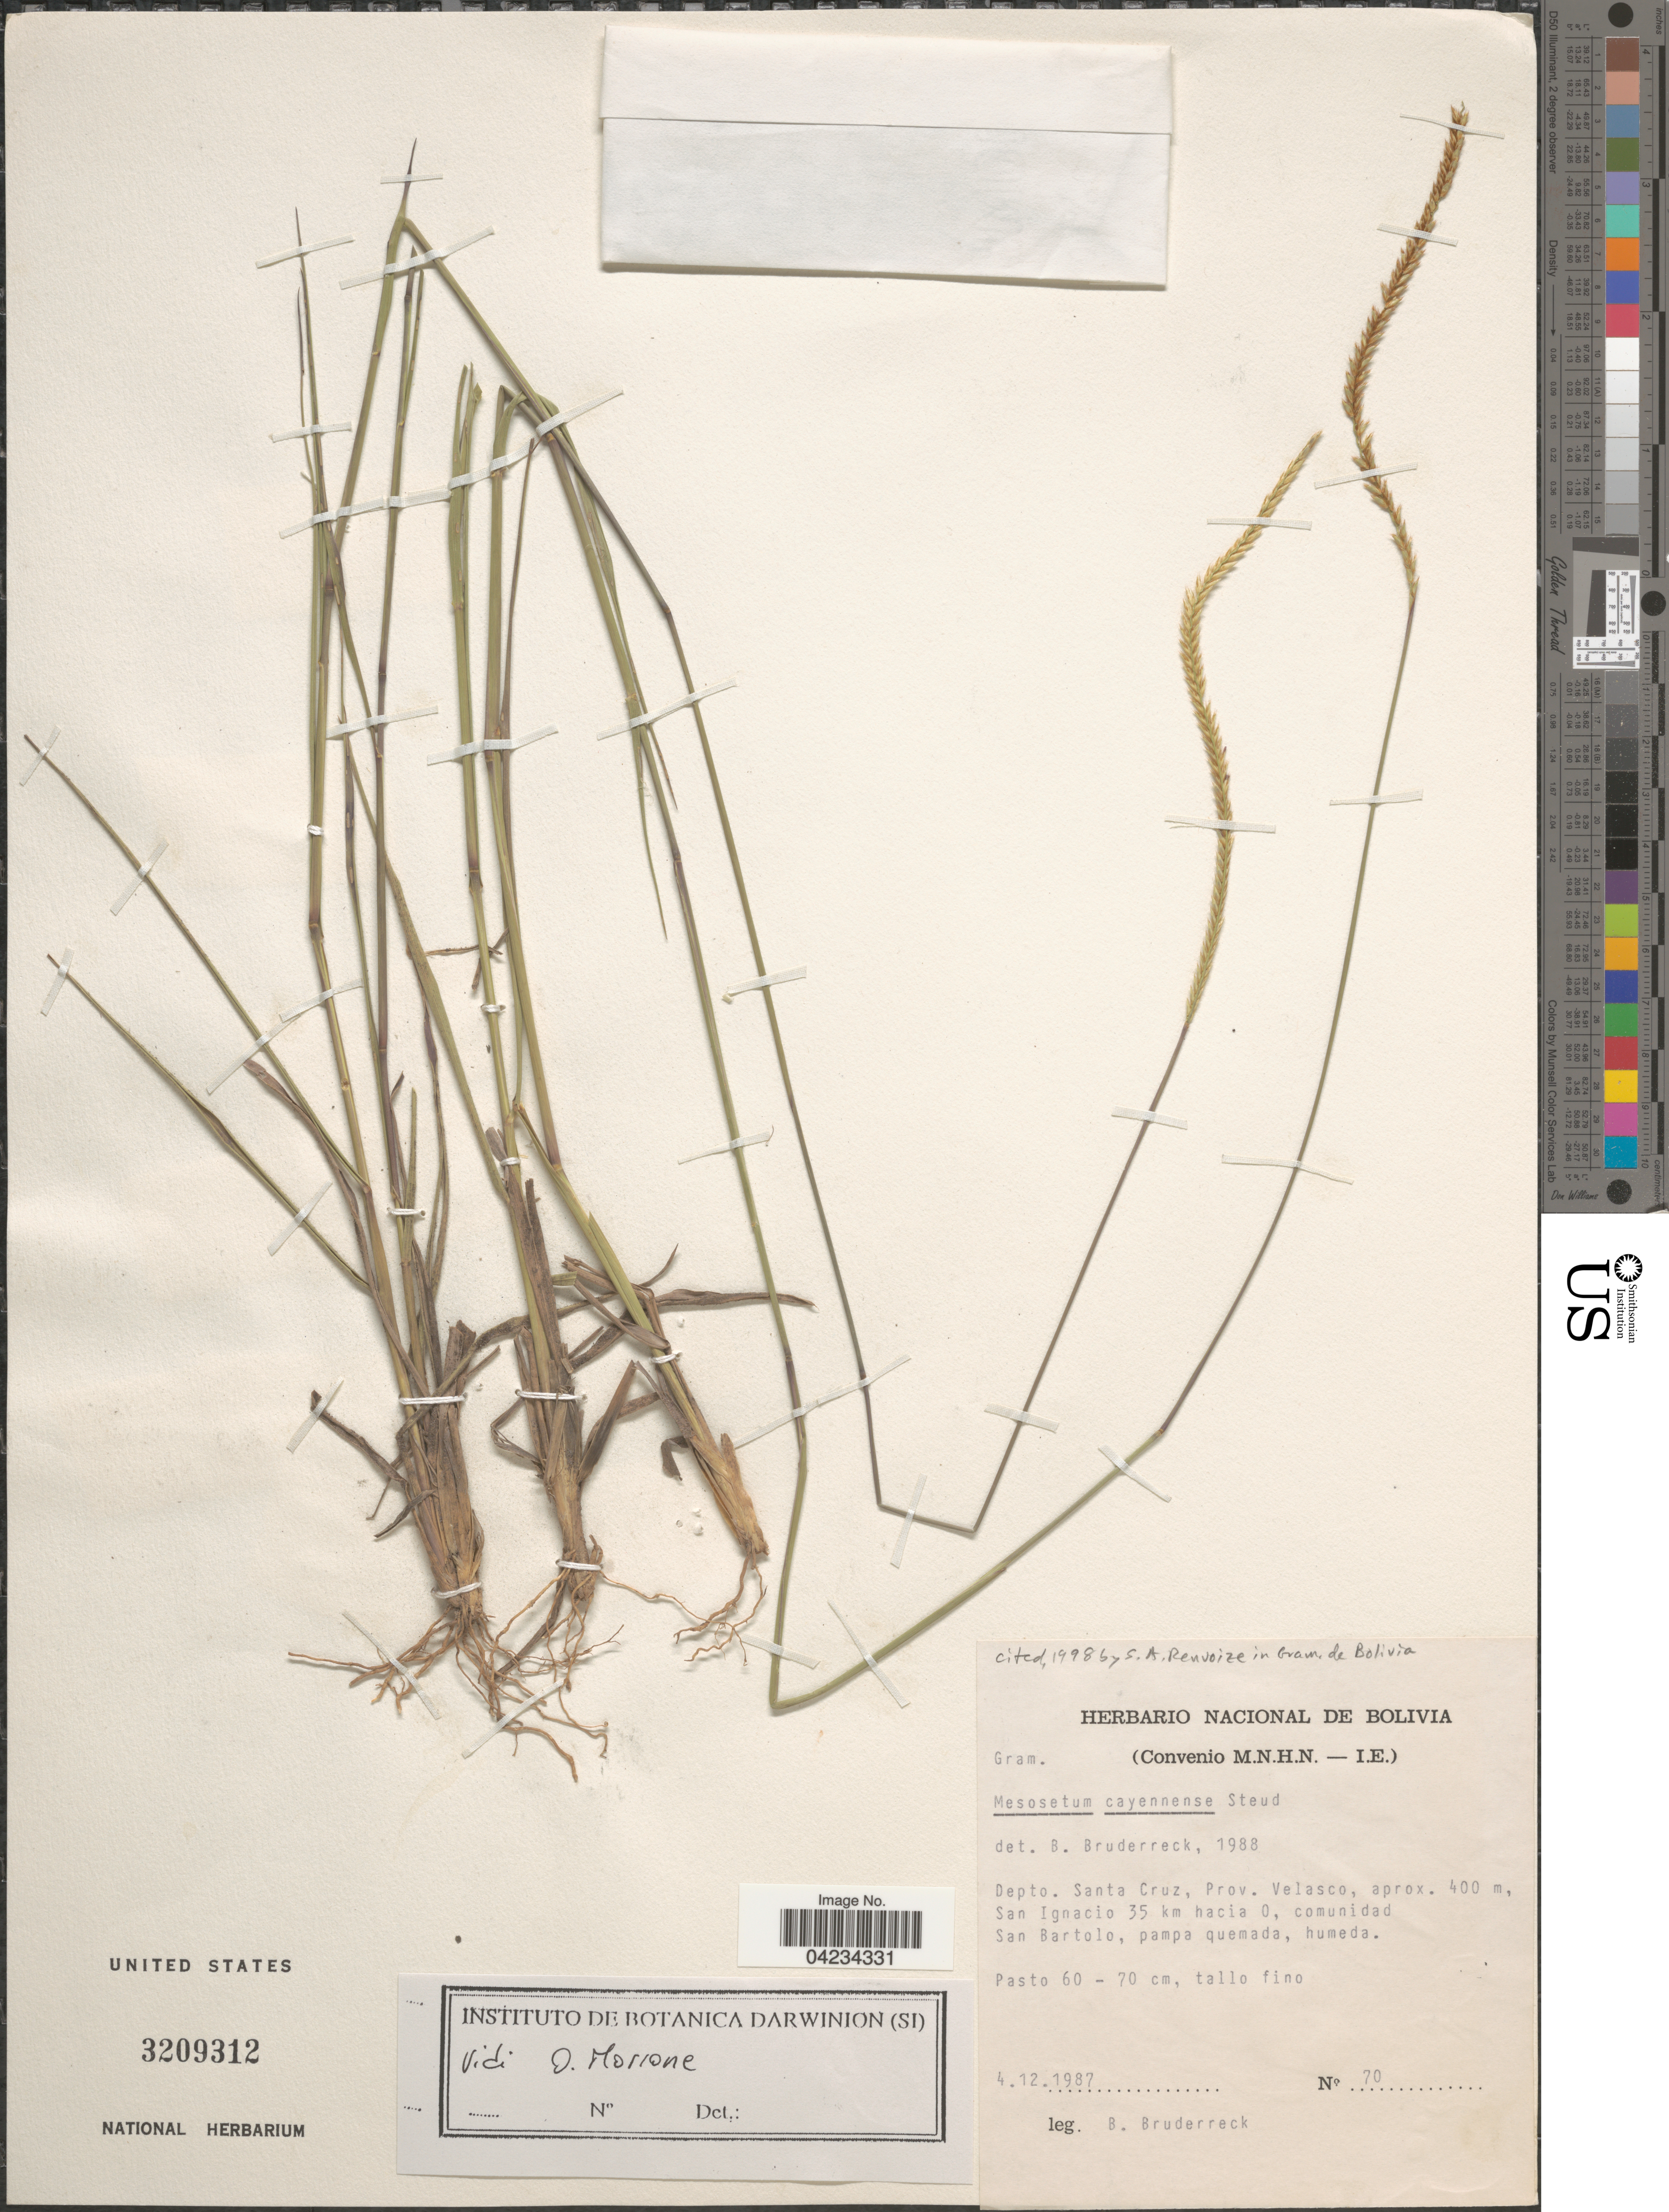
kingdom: Plantae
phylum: Tracheophyta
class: Liliopsida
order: Poales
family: Poaceae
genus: Mesosetum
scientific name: Mesosetum blakei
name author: Swallen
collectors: B. Bruderreck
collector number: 70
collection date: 1987-12-04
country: Bolivia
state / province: Santa Cruz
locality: Depto. Santa Cruz, Prov. Velasco, San Ignacio 35 km hacia 0, comunidad San Bartolo, pampa quemada, humeda.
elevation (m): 400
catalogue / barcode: US 3209312